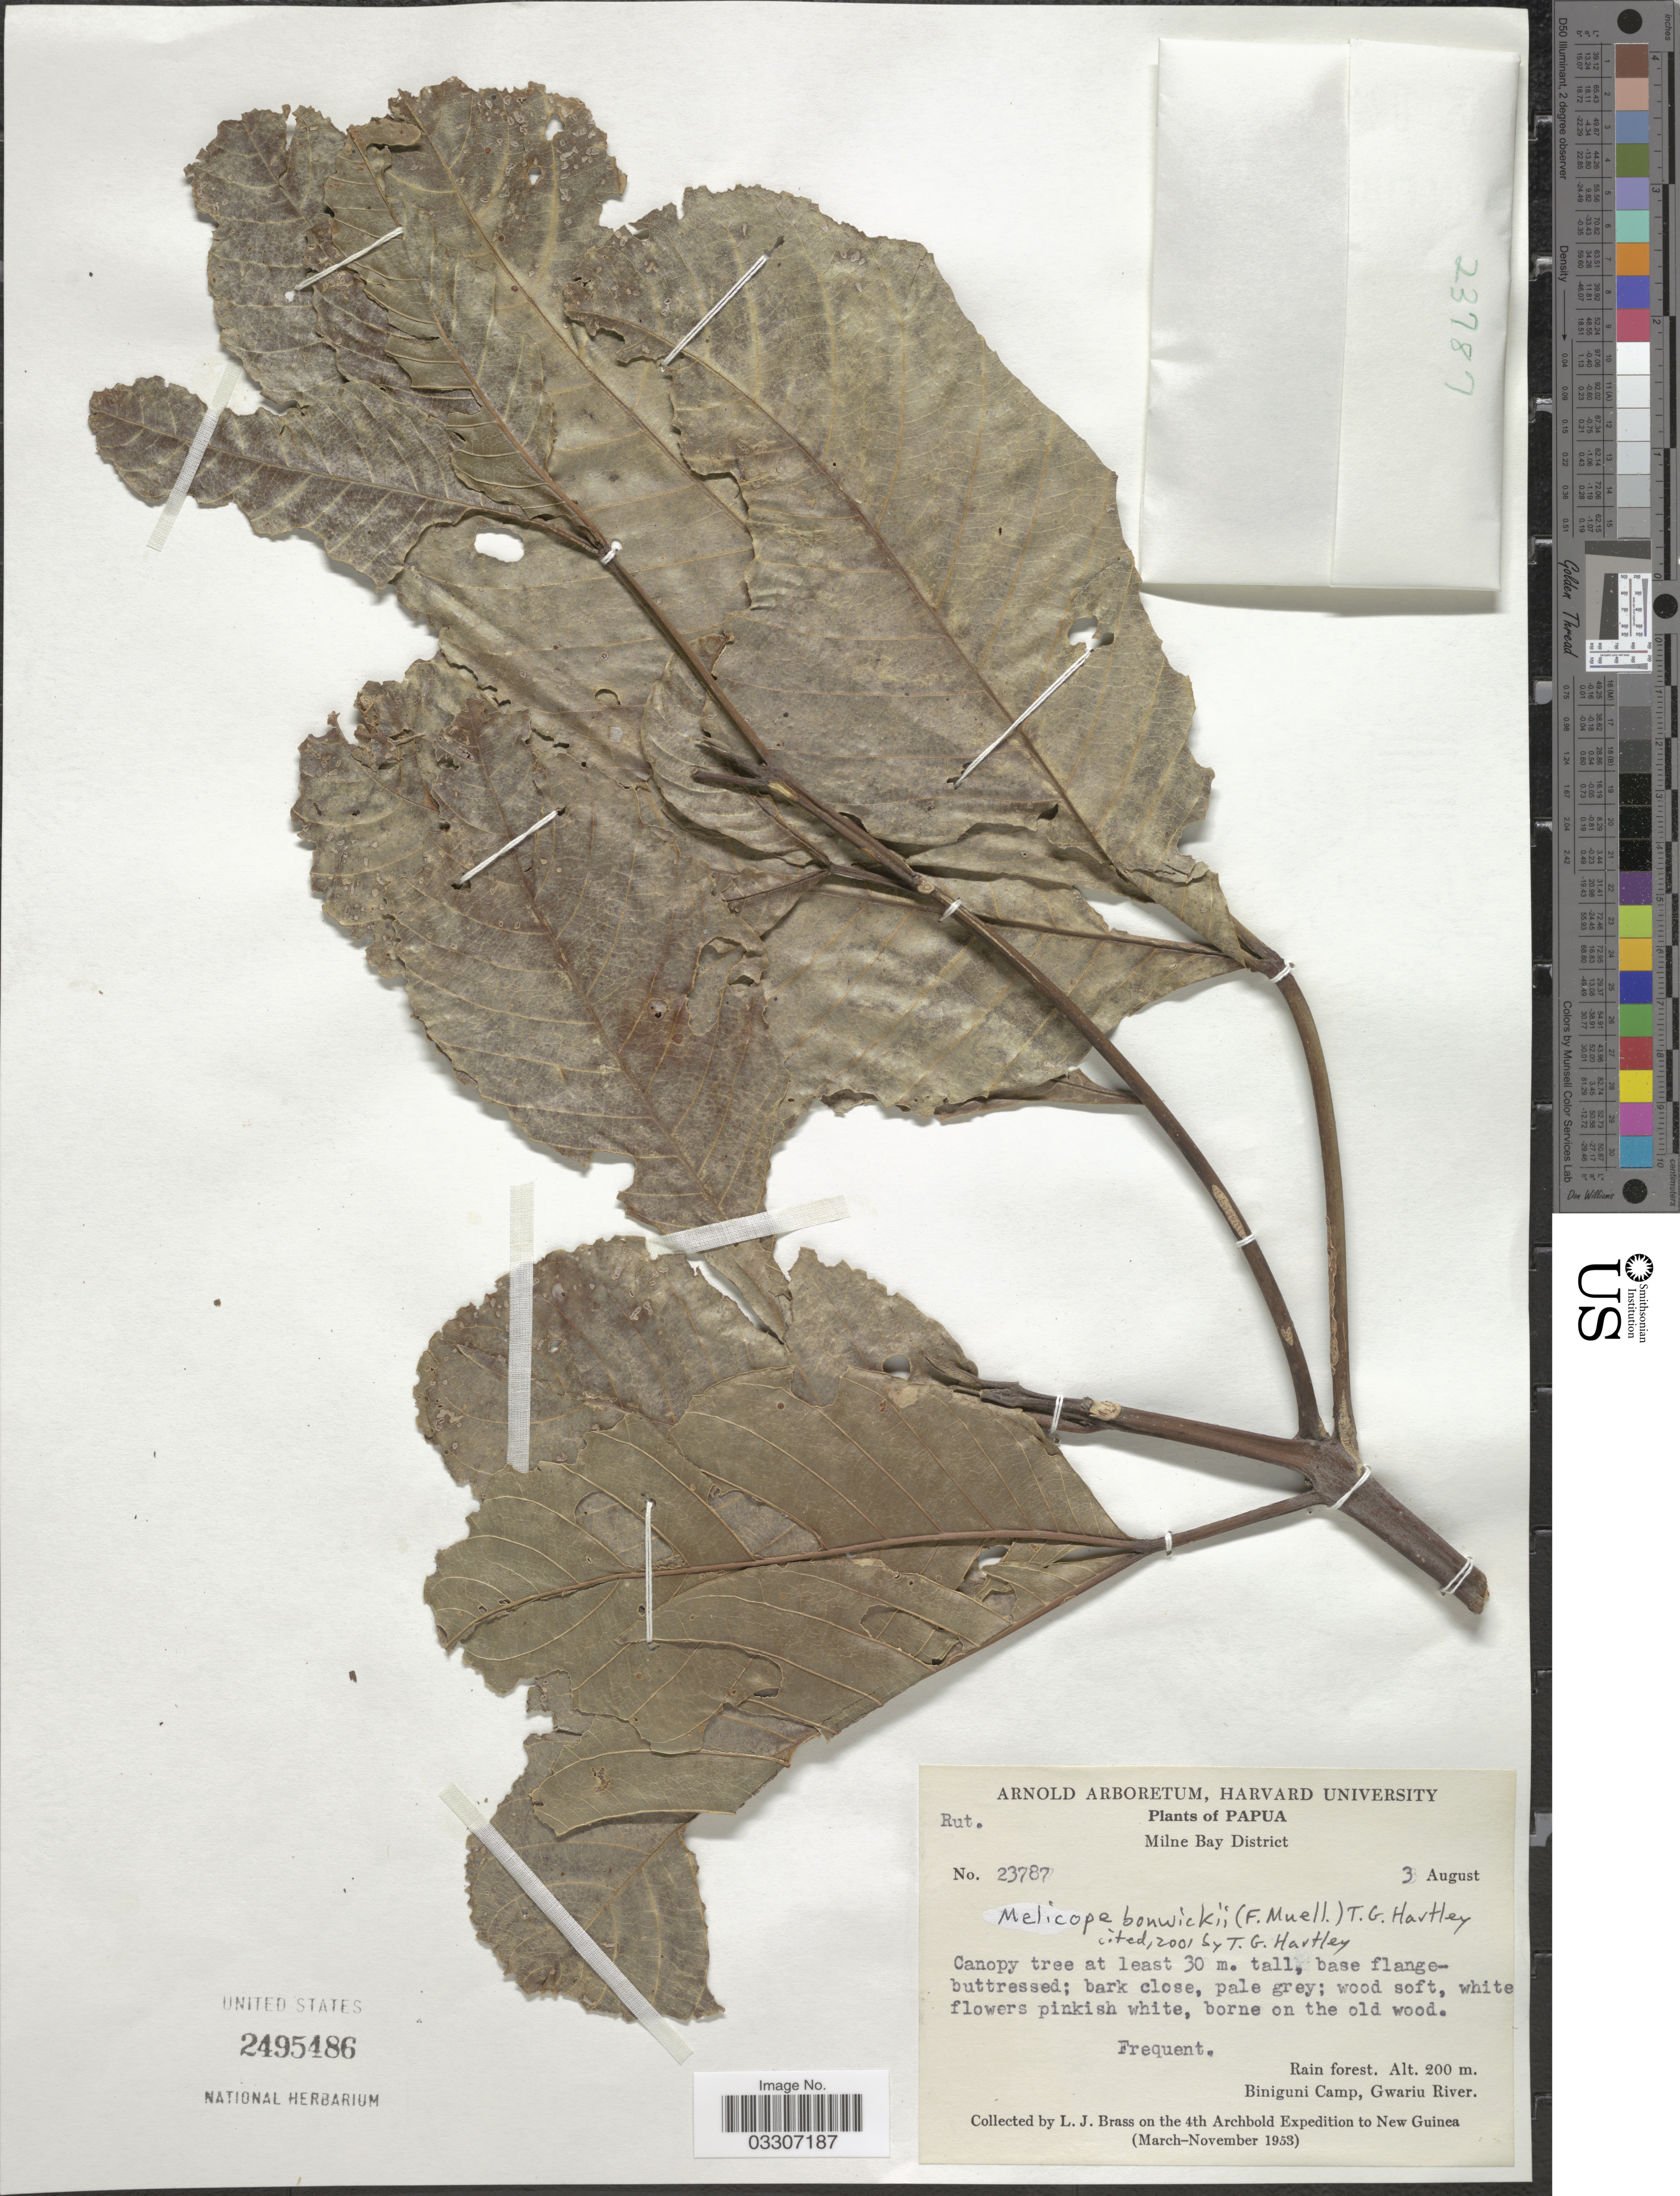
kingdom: Plantae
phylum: Tracheophyta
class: Magnoliopsida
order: Sapindales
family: Rutaceae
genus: Melicope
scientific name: Melicope bonwickii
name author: (F. Muell.) T.G. Hartley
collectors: L. J. Brass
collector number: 23787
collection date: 1953-08-03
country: Papua New Guinea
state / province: Milne Bay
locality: Papua. Milne Bay District. Biniguni Camp, Gwariu River.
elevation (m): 200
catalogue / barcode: US 2495486